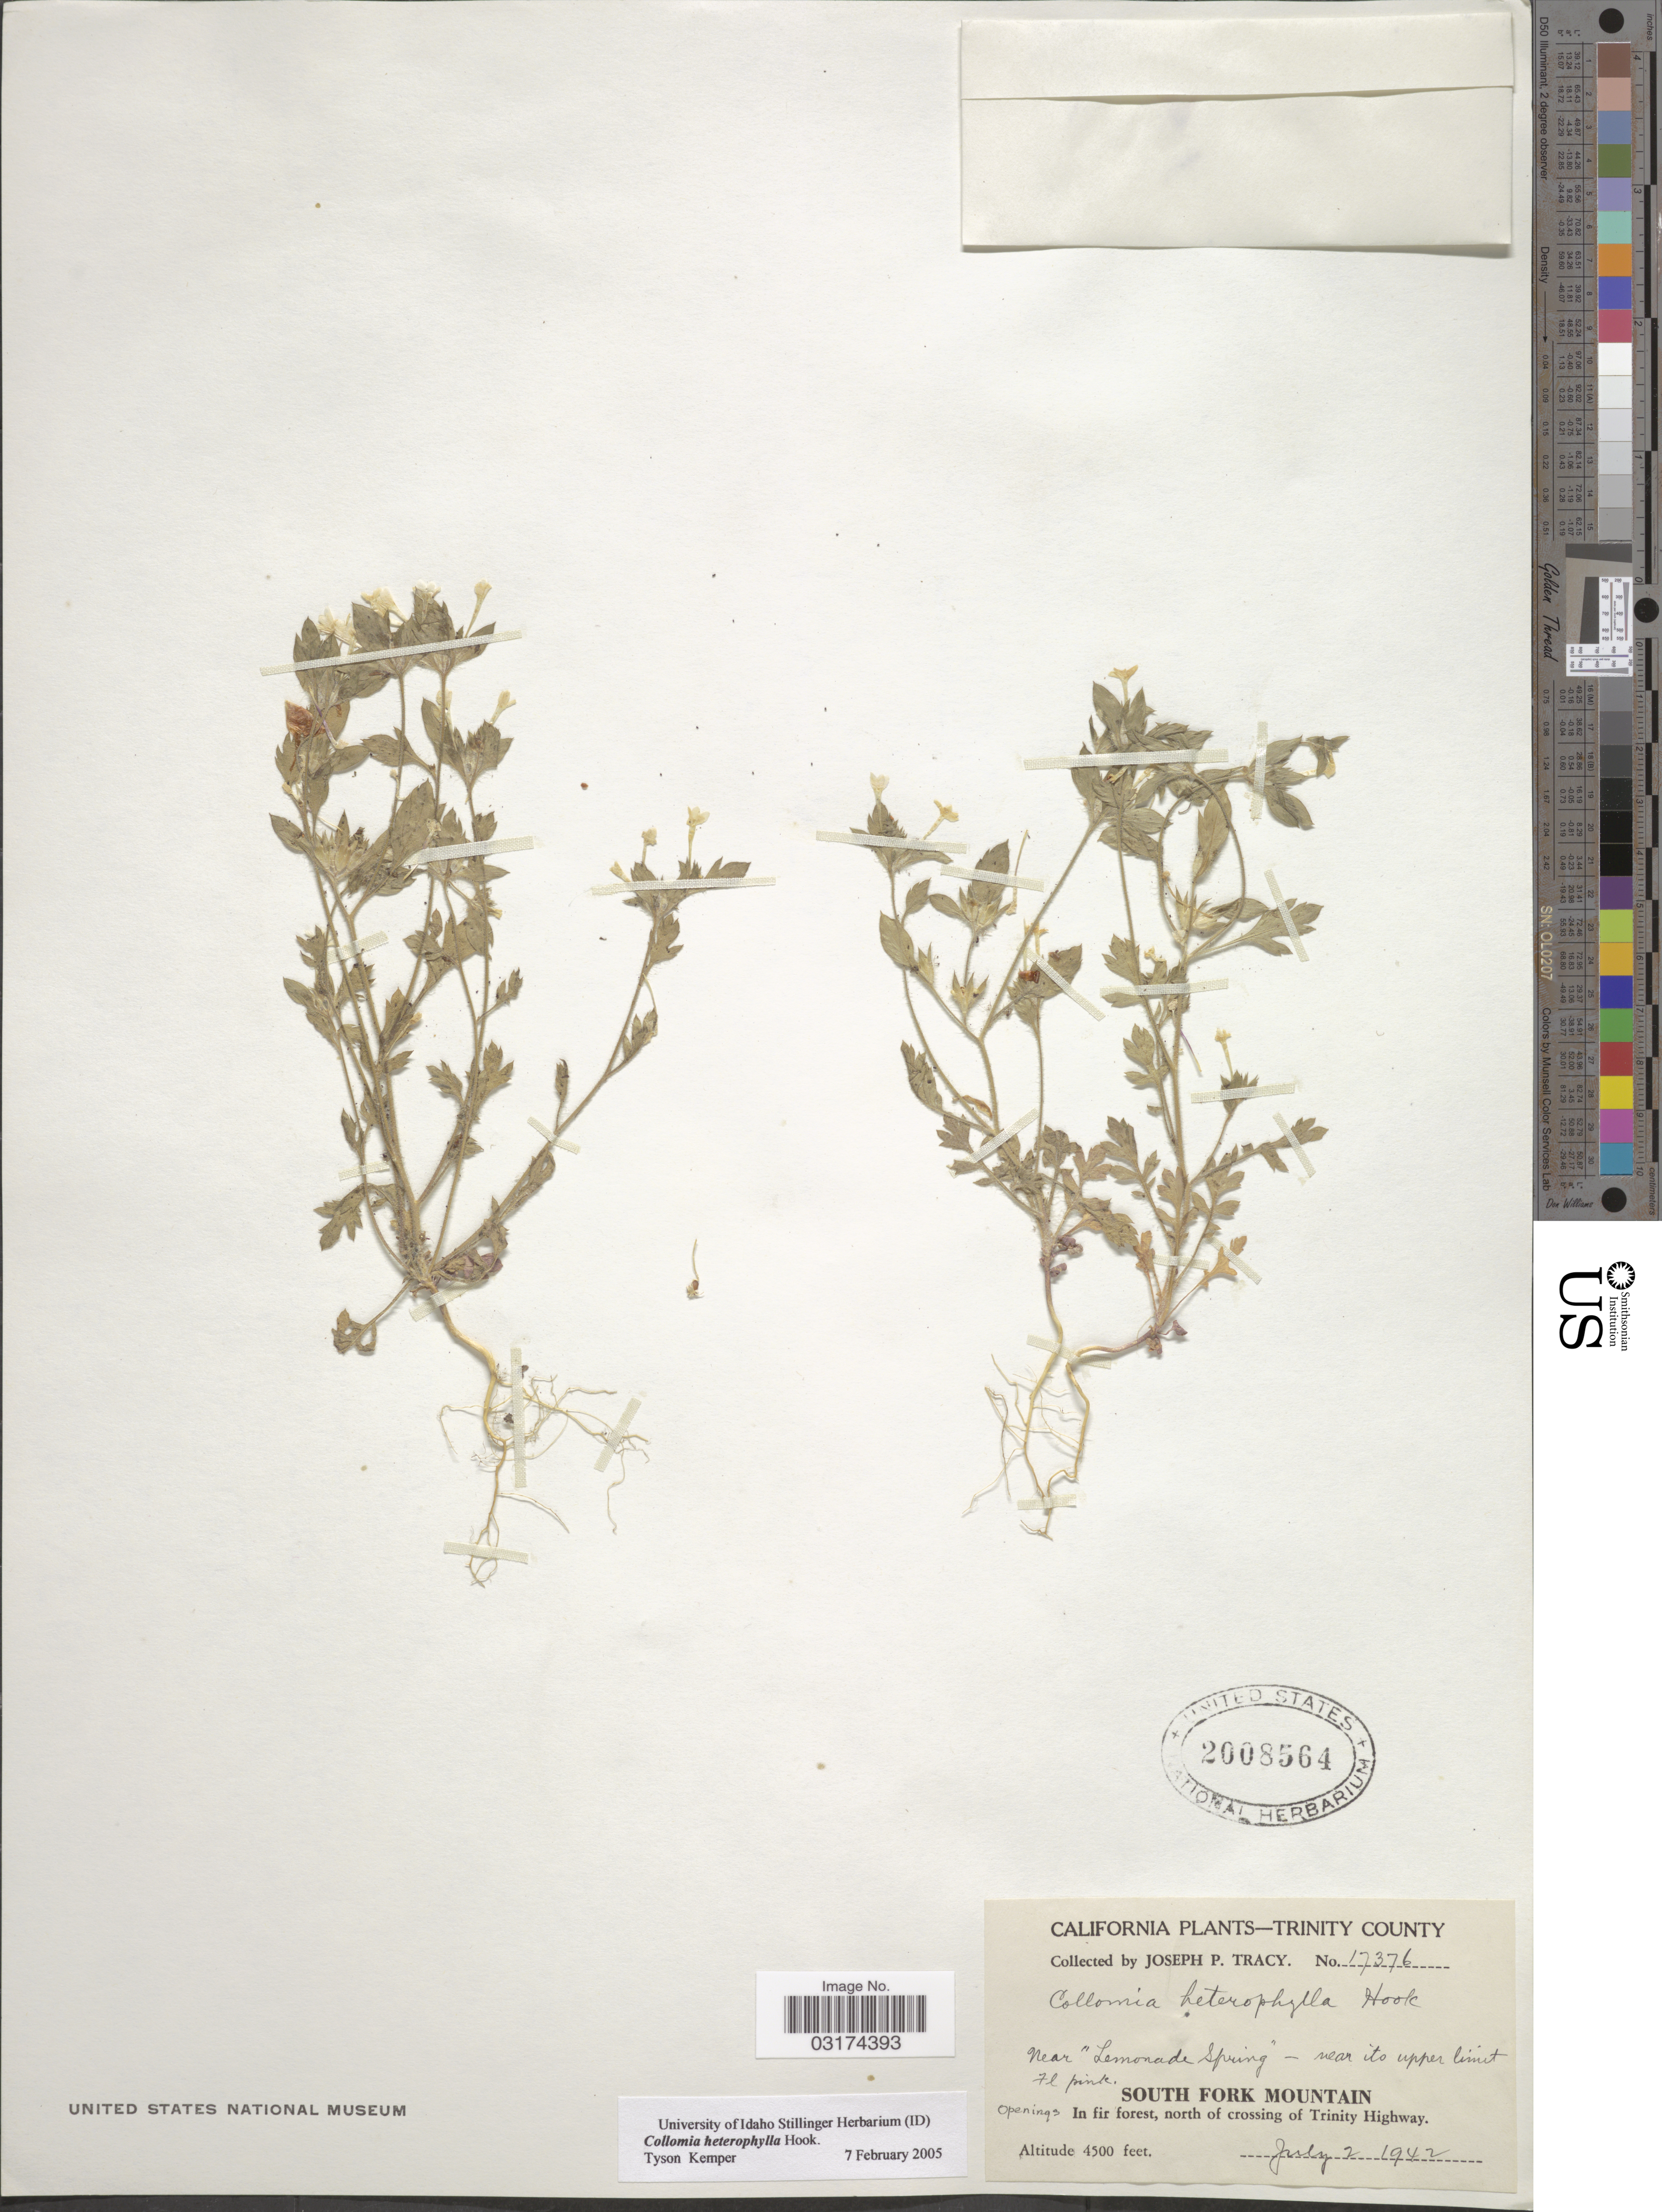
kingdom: Plantae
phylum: Tracheophyta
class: Magnoliopsida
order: Ericales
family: Polemoniaceae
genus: Collomia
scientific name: Collomia heterophylla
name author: Hook.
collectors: J. Tracy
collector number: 17376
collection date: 1942-07-02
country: United States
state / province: California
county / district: Trinity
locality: Trinity County. South Fork Mountain. In fir forest, north of crossing of Trinity Highway.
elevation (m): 1372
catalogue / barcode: US 2008564